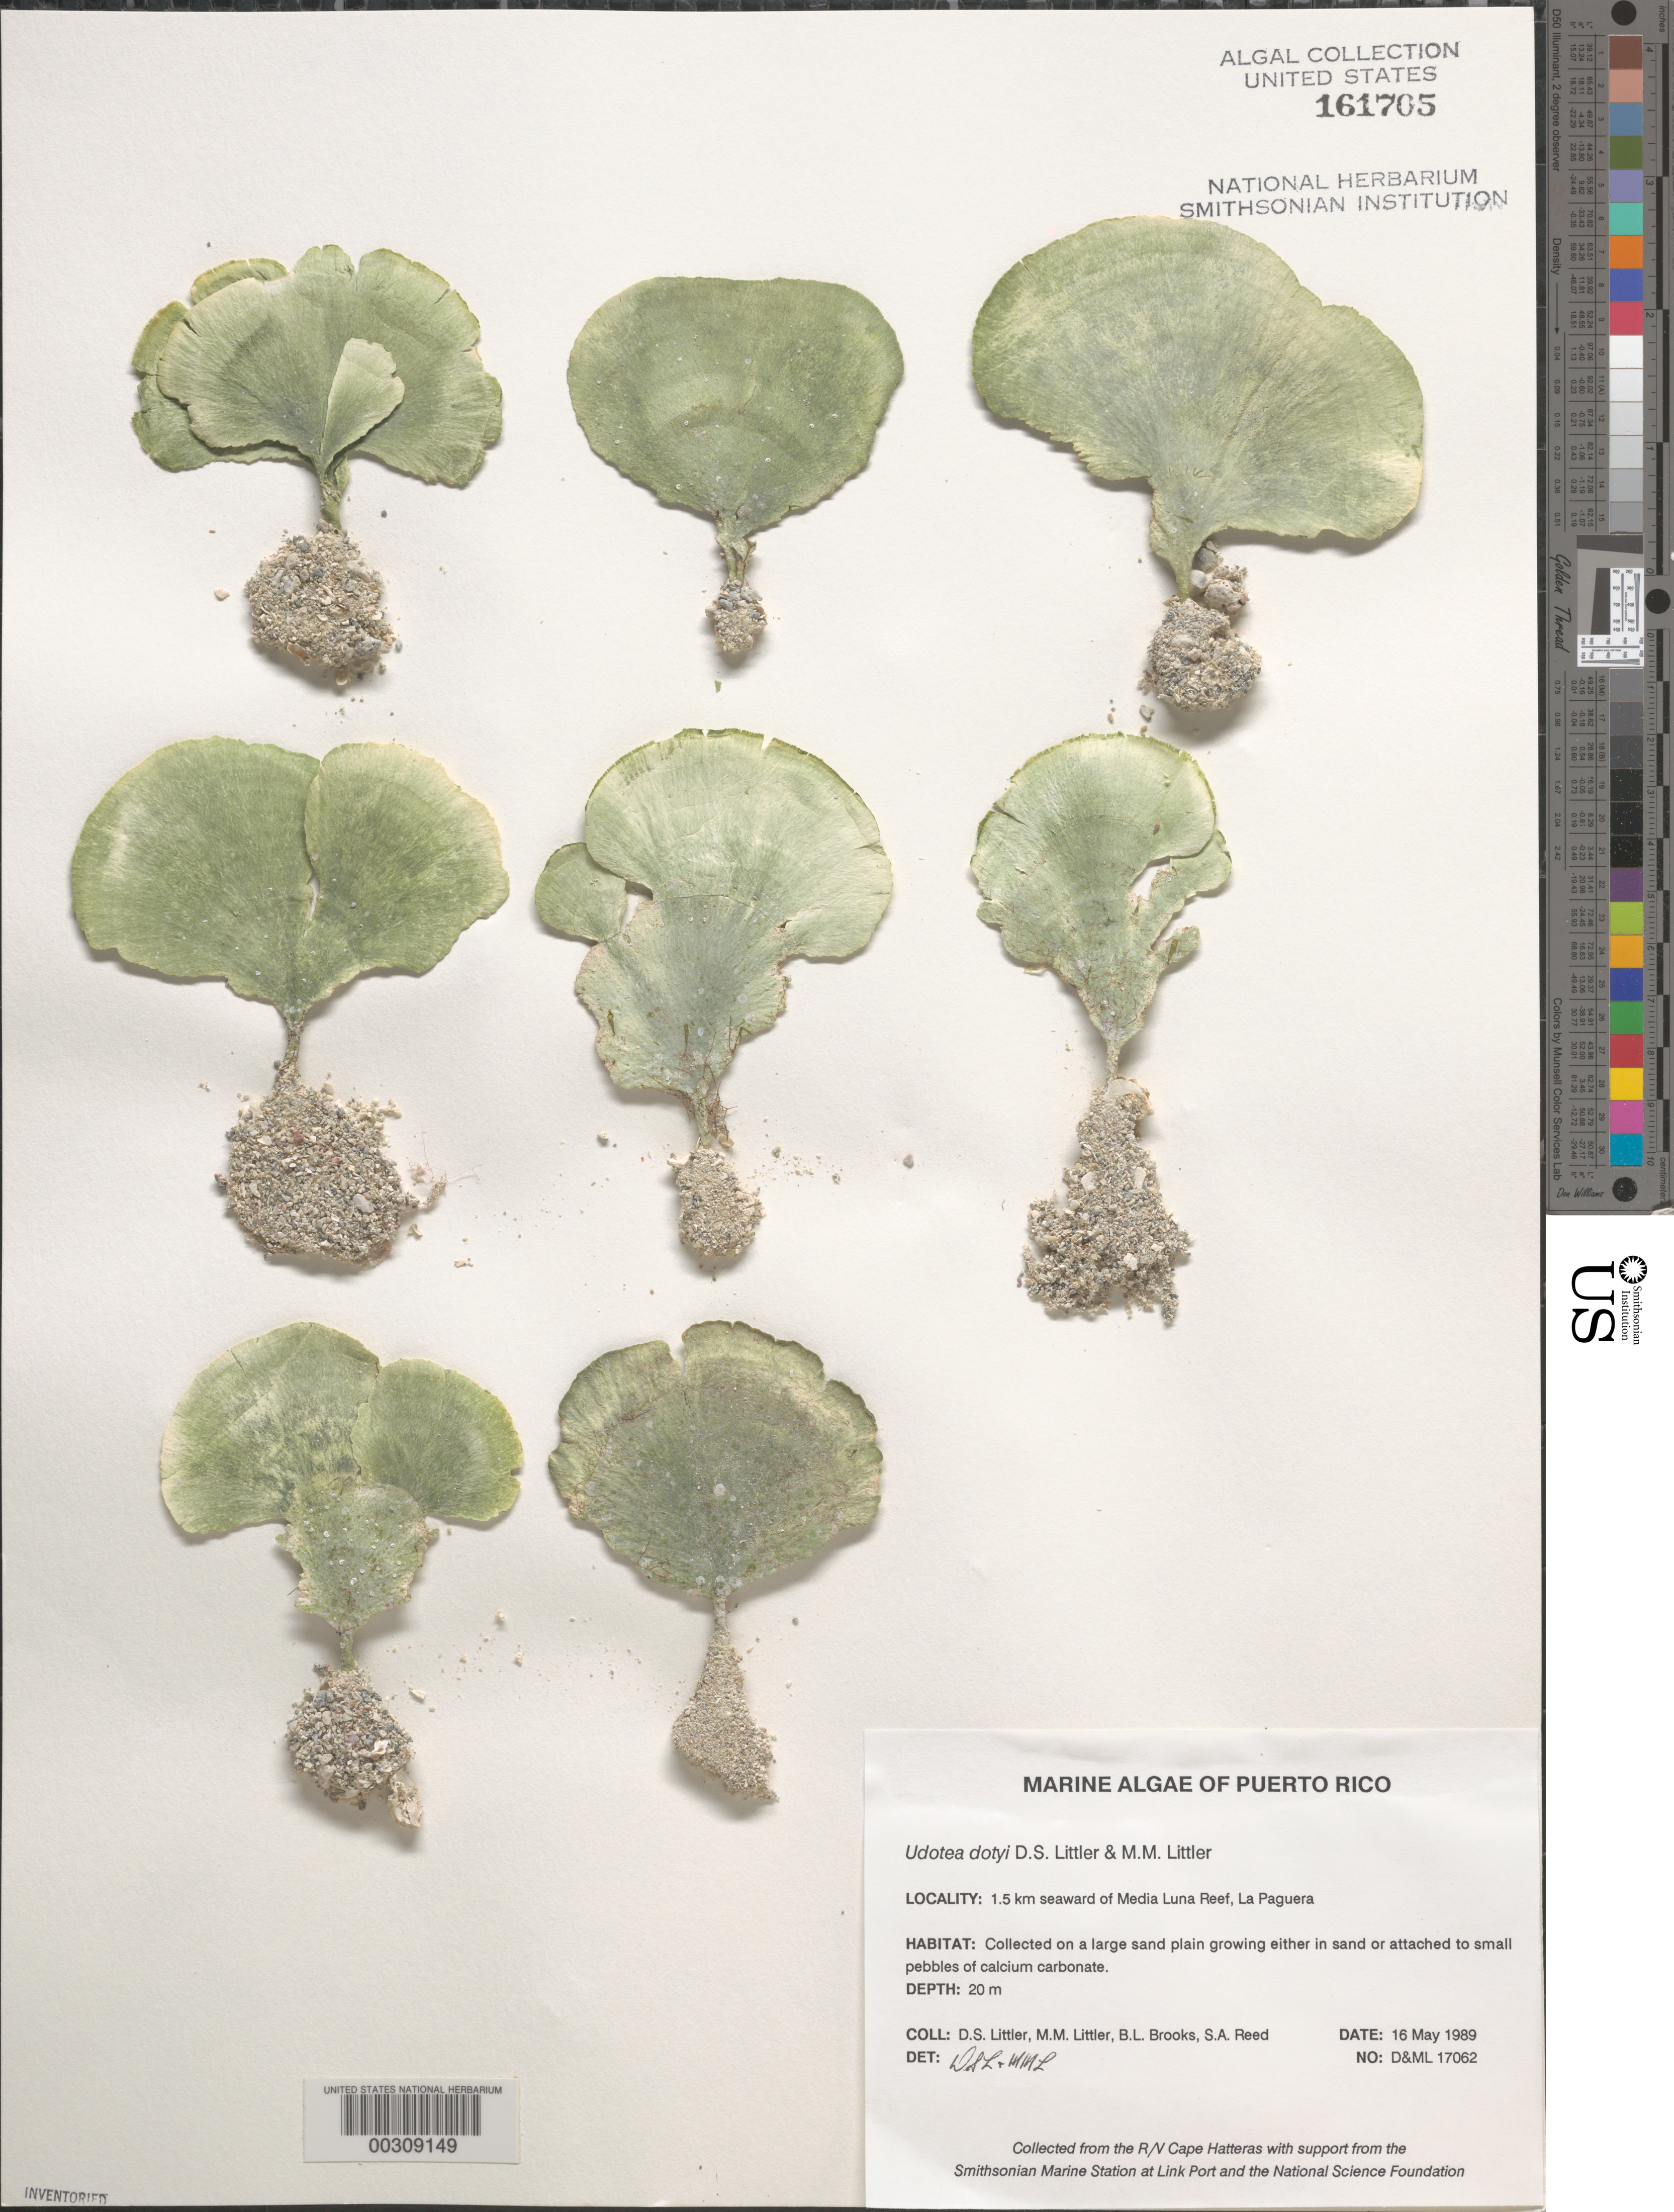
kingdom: Plantae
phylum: Chlorophyta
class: Ulvophyceae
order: Bryopsidales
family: Udoteaceae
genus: Udotea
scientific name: Udotea dotyi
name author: D.S. Littler & Littler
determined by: Littler, D. S.; Littler, M. M.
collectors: D. S. Littler, M. M. Littler, B. Brooks & S. Reed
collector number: D&ML 17062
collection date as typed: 16 May 1989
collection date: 1989-05-16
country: Puerto Rico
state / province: Lajas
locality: La Parguera, 1.5 km seaward of Media Luna Reef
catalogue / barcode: US 161705